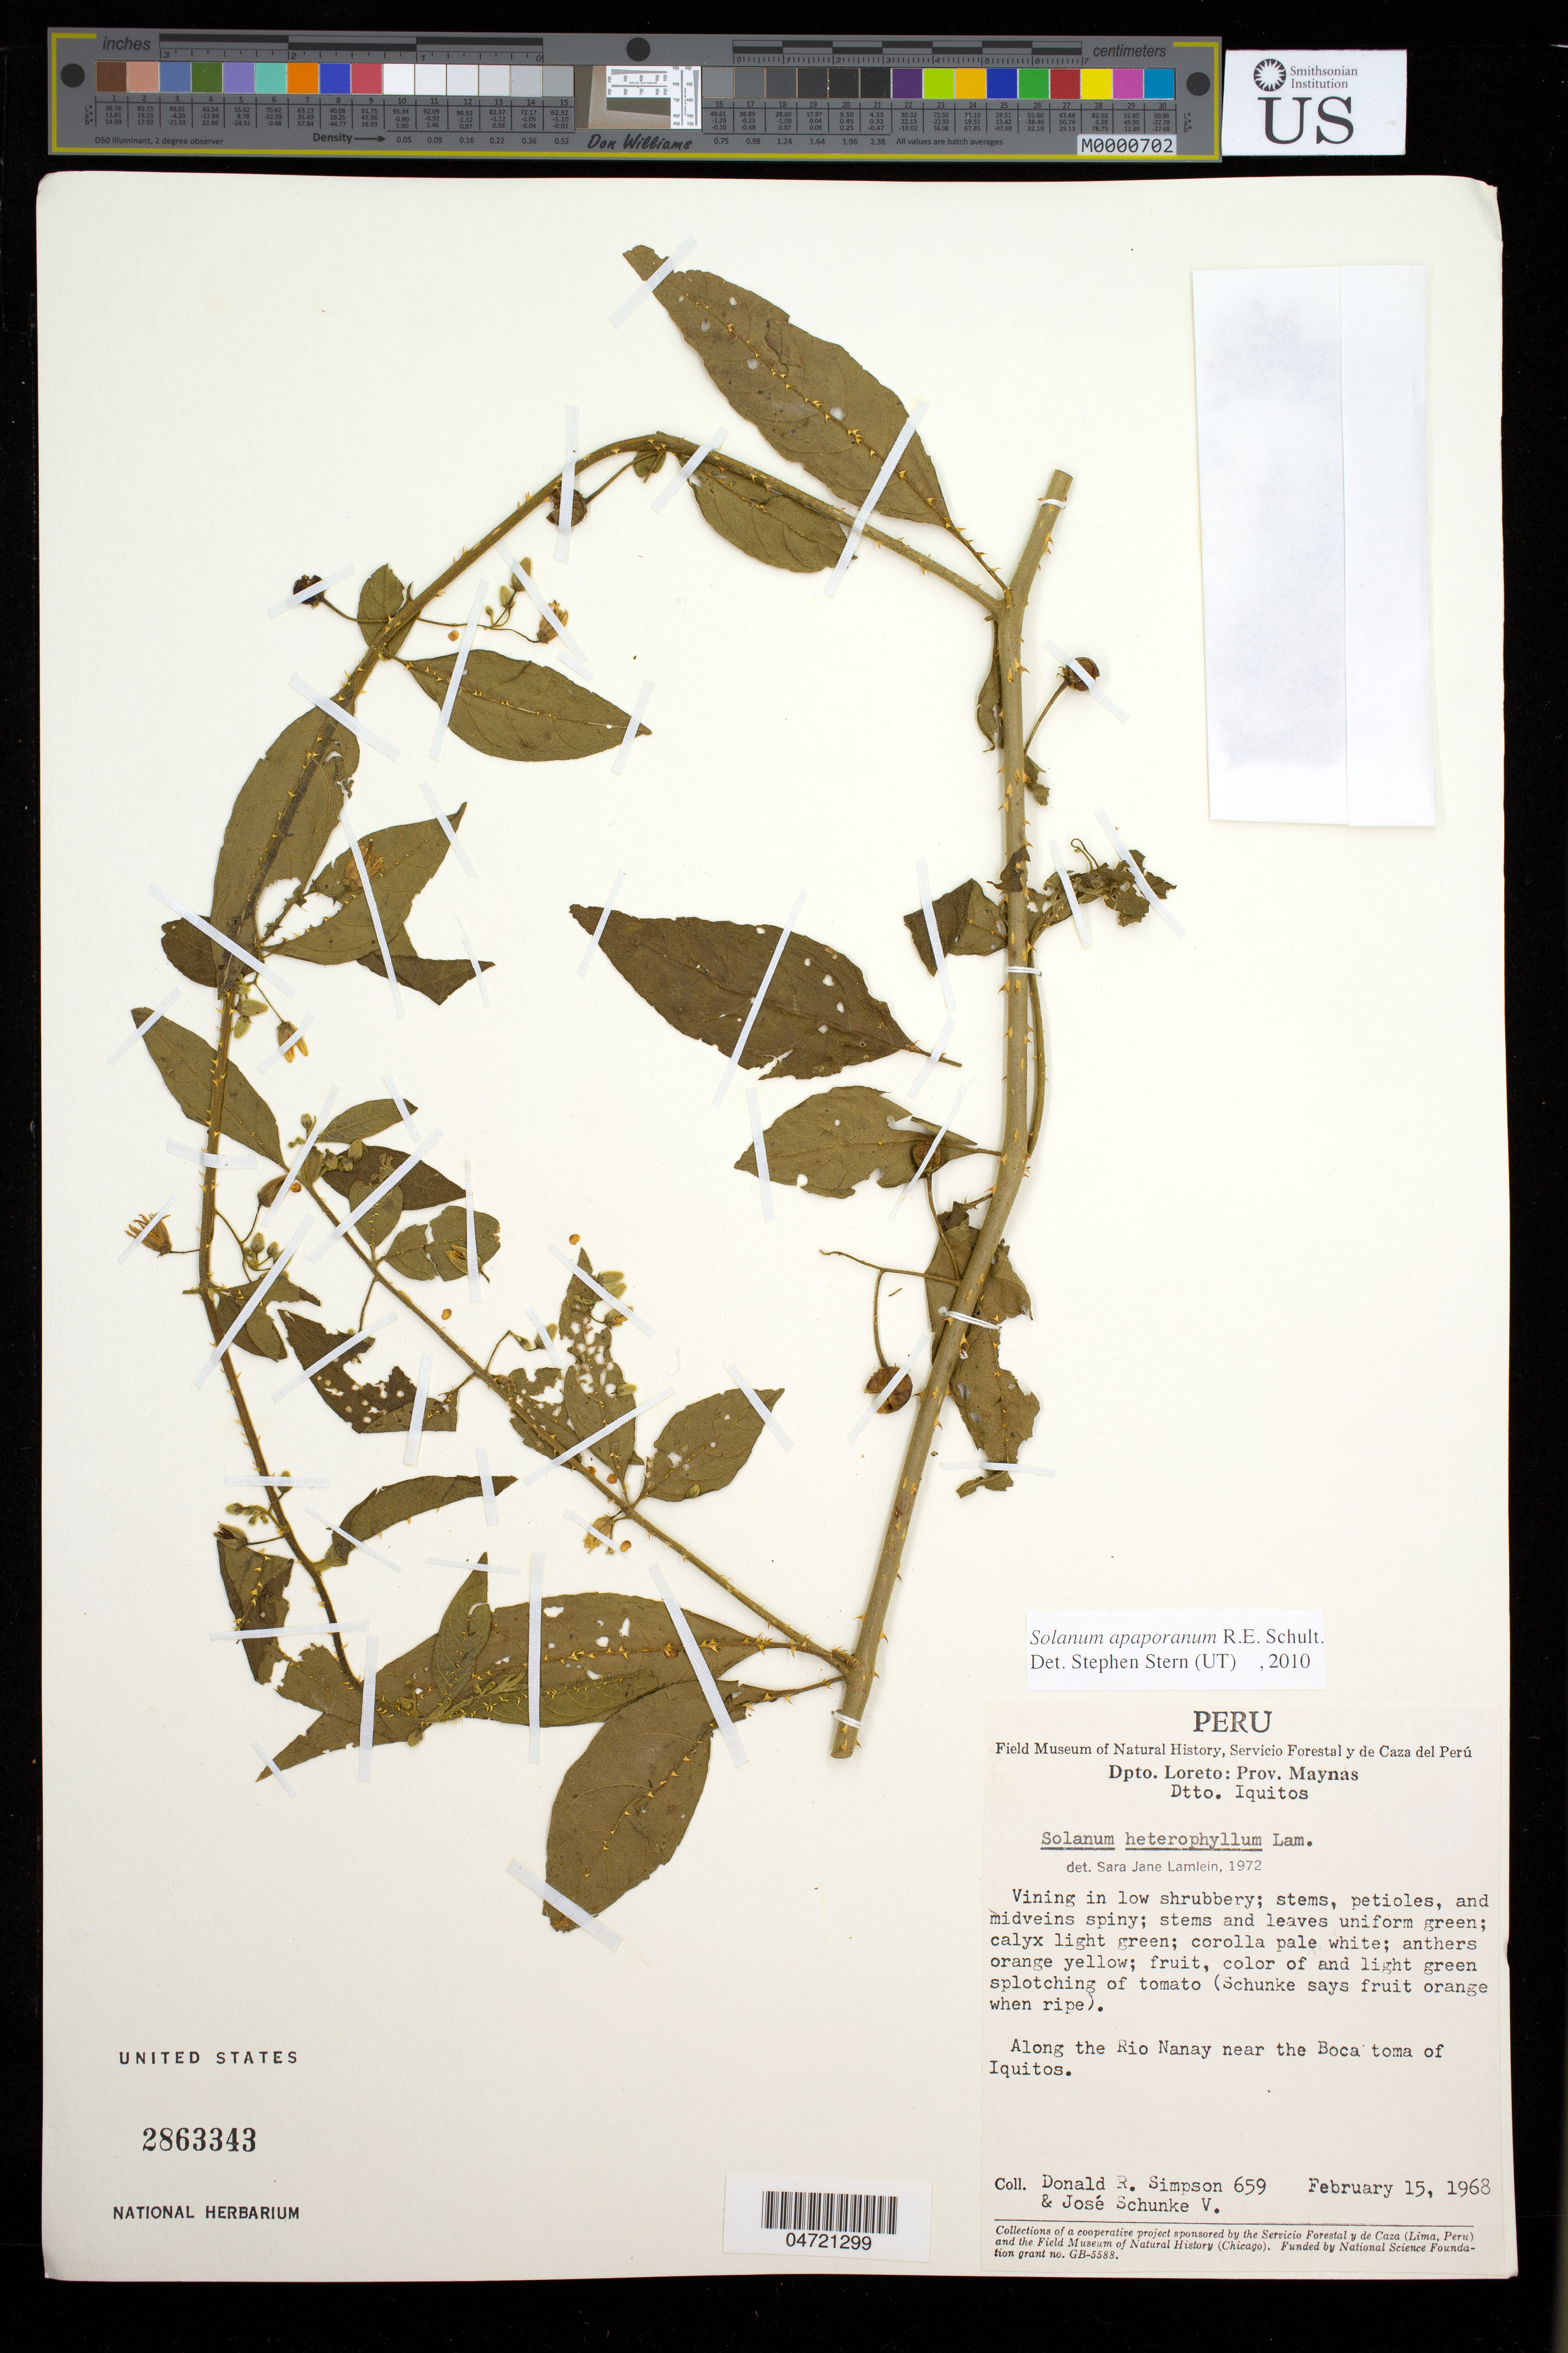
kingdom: Plantae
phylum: Tracheophyta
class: Magnoliopsida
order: Solanales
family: Solanaceae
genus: Solanum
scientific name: Solanum apaporanum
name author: R.E. Schult.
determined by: Stern, S. R., (UT)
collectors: D. R. Simpson & J. Schunke Vigo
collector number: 659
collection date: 1968-02-15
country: Peru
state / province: Loreto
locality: Prov. Maynas. Dtto. Iquitos. Along or near the Rio Nanay near Iquitos.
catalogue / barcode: US 2863343